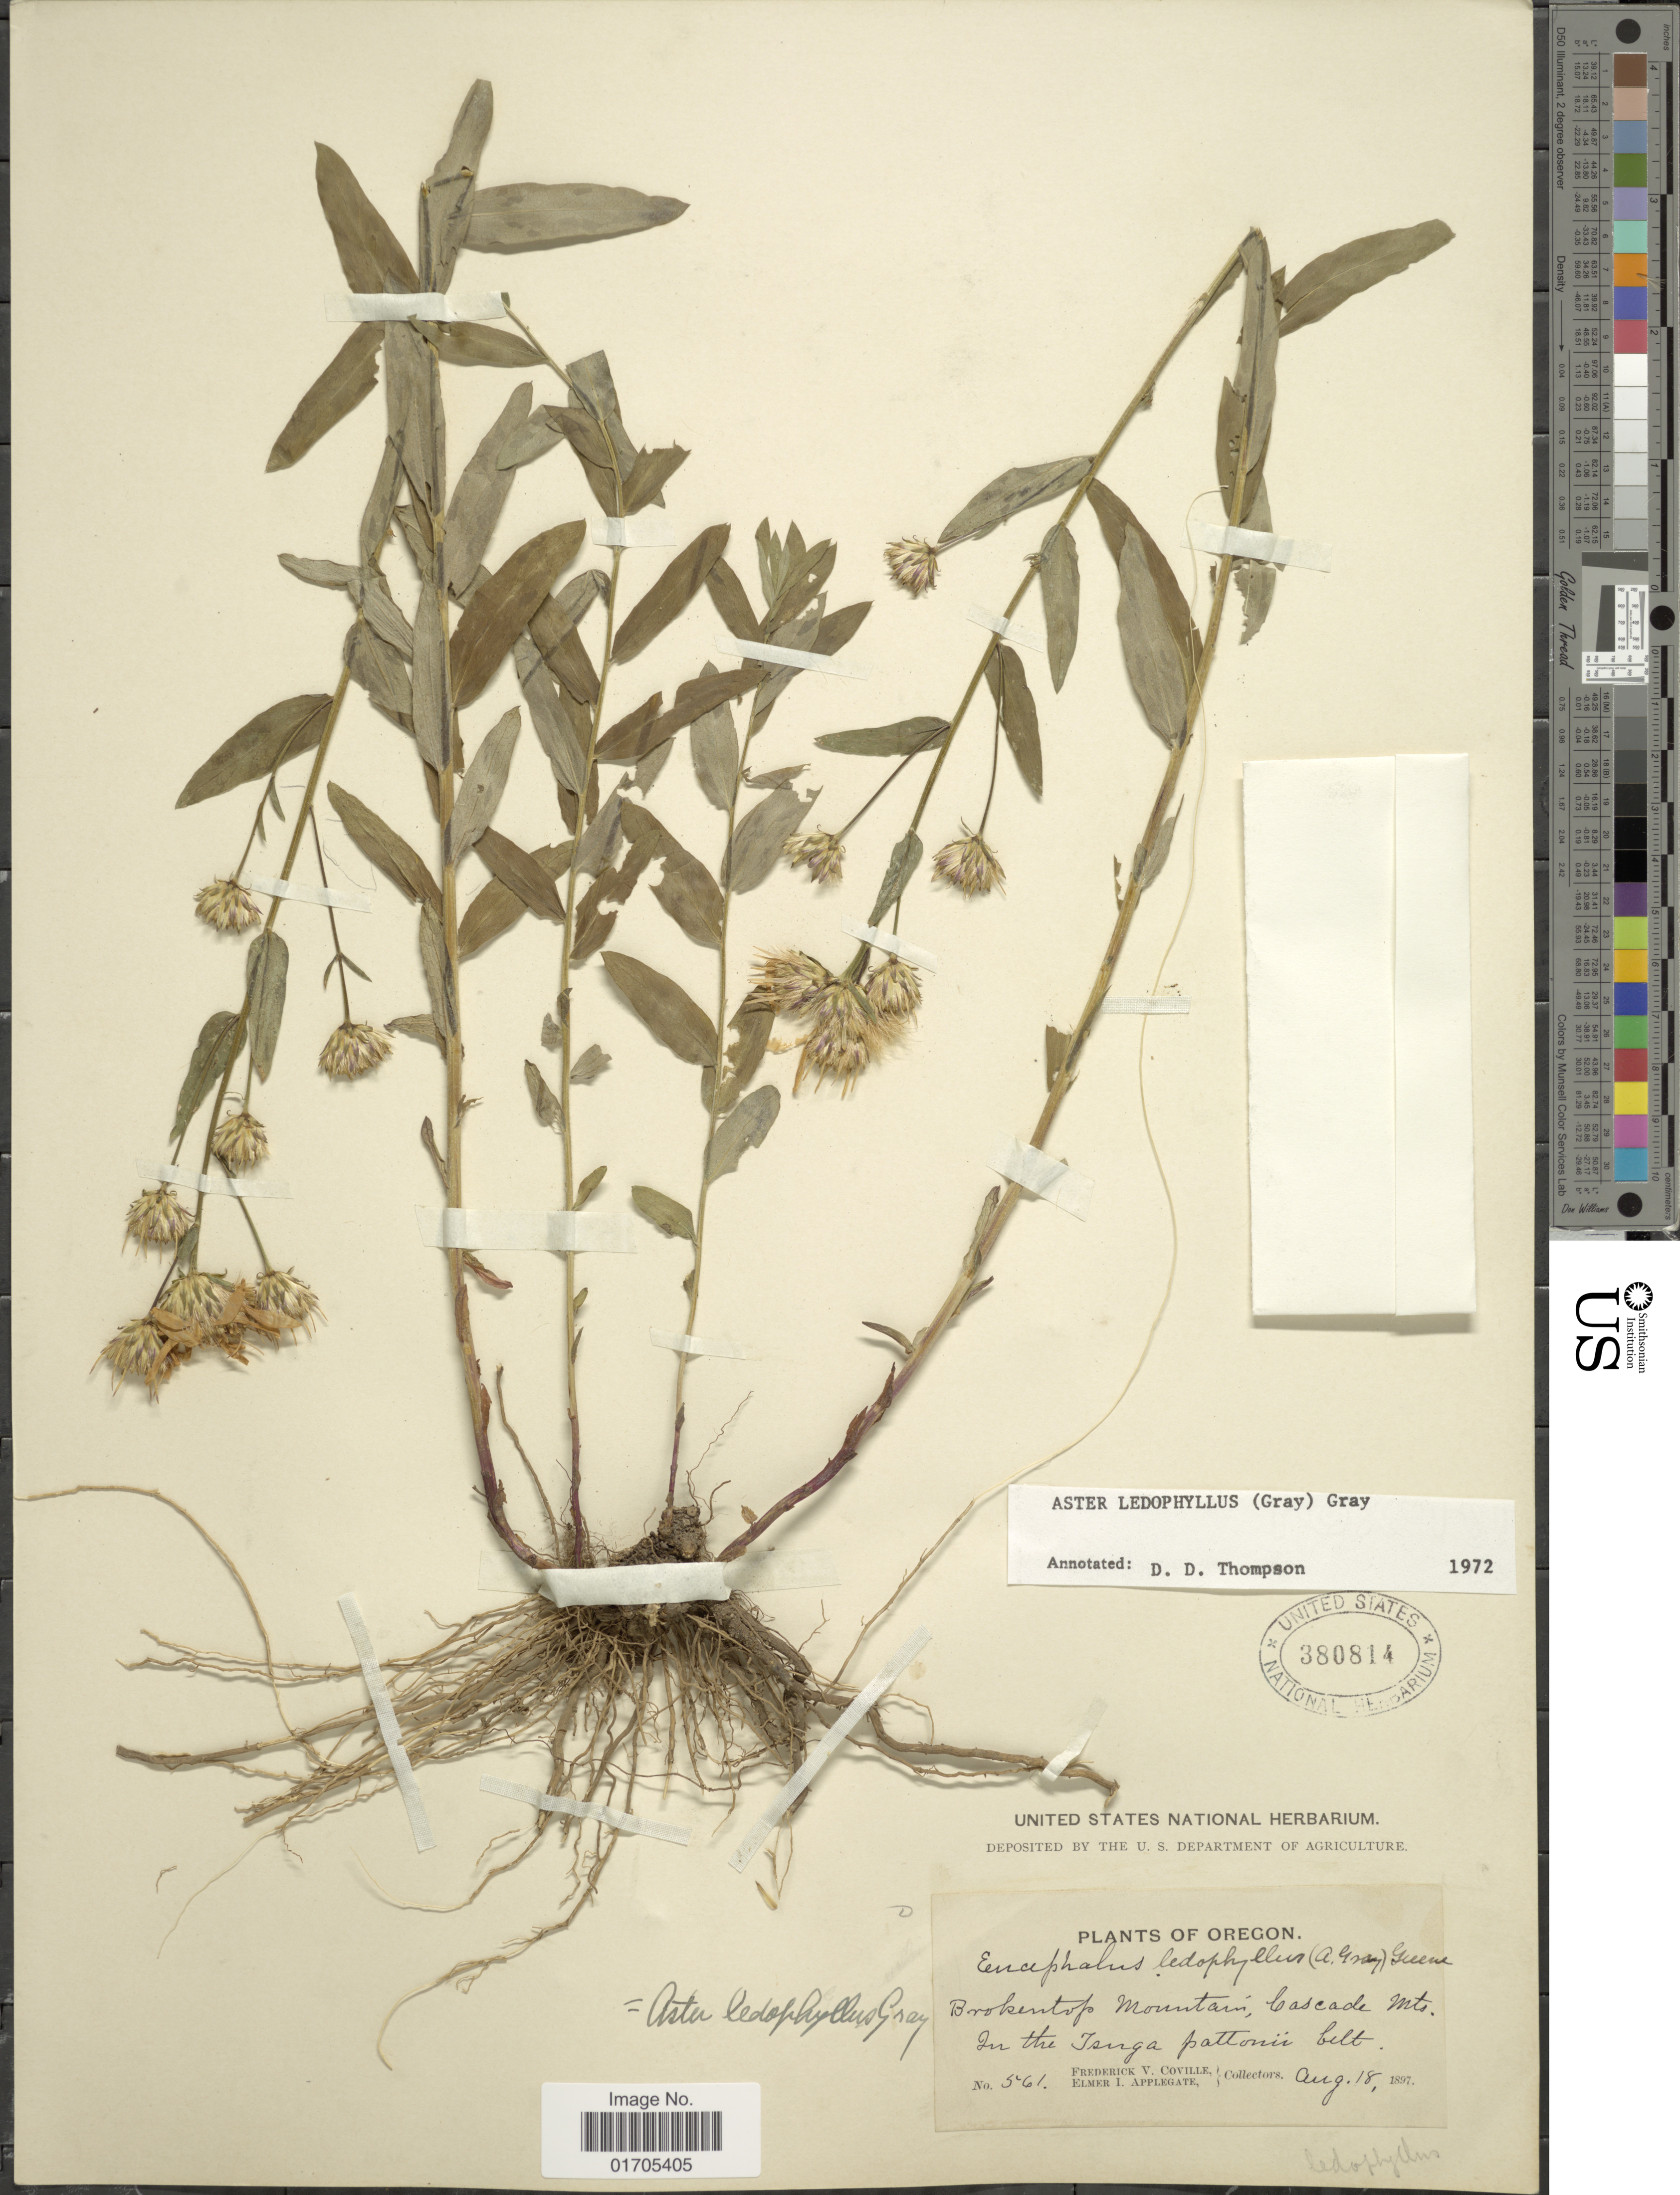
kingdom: Plantae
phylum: Tracheophyta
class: Magnoliopsida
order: Asterales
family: Asteraceae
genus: Eucephalus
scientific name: Eucephalus ledophyllus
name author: (A. Gray) Greene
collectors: F. V. Coville & E. I. Applegate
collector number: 561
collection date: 1897-08-18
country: United States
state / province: Oregon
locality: Oregon. Brokentop Mountain, Cascade Mts. In the Isuga pattonii belt.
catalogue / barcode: US 380814